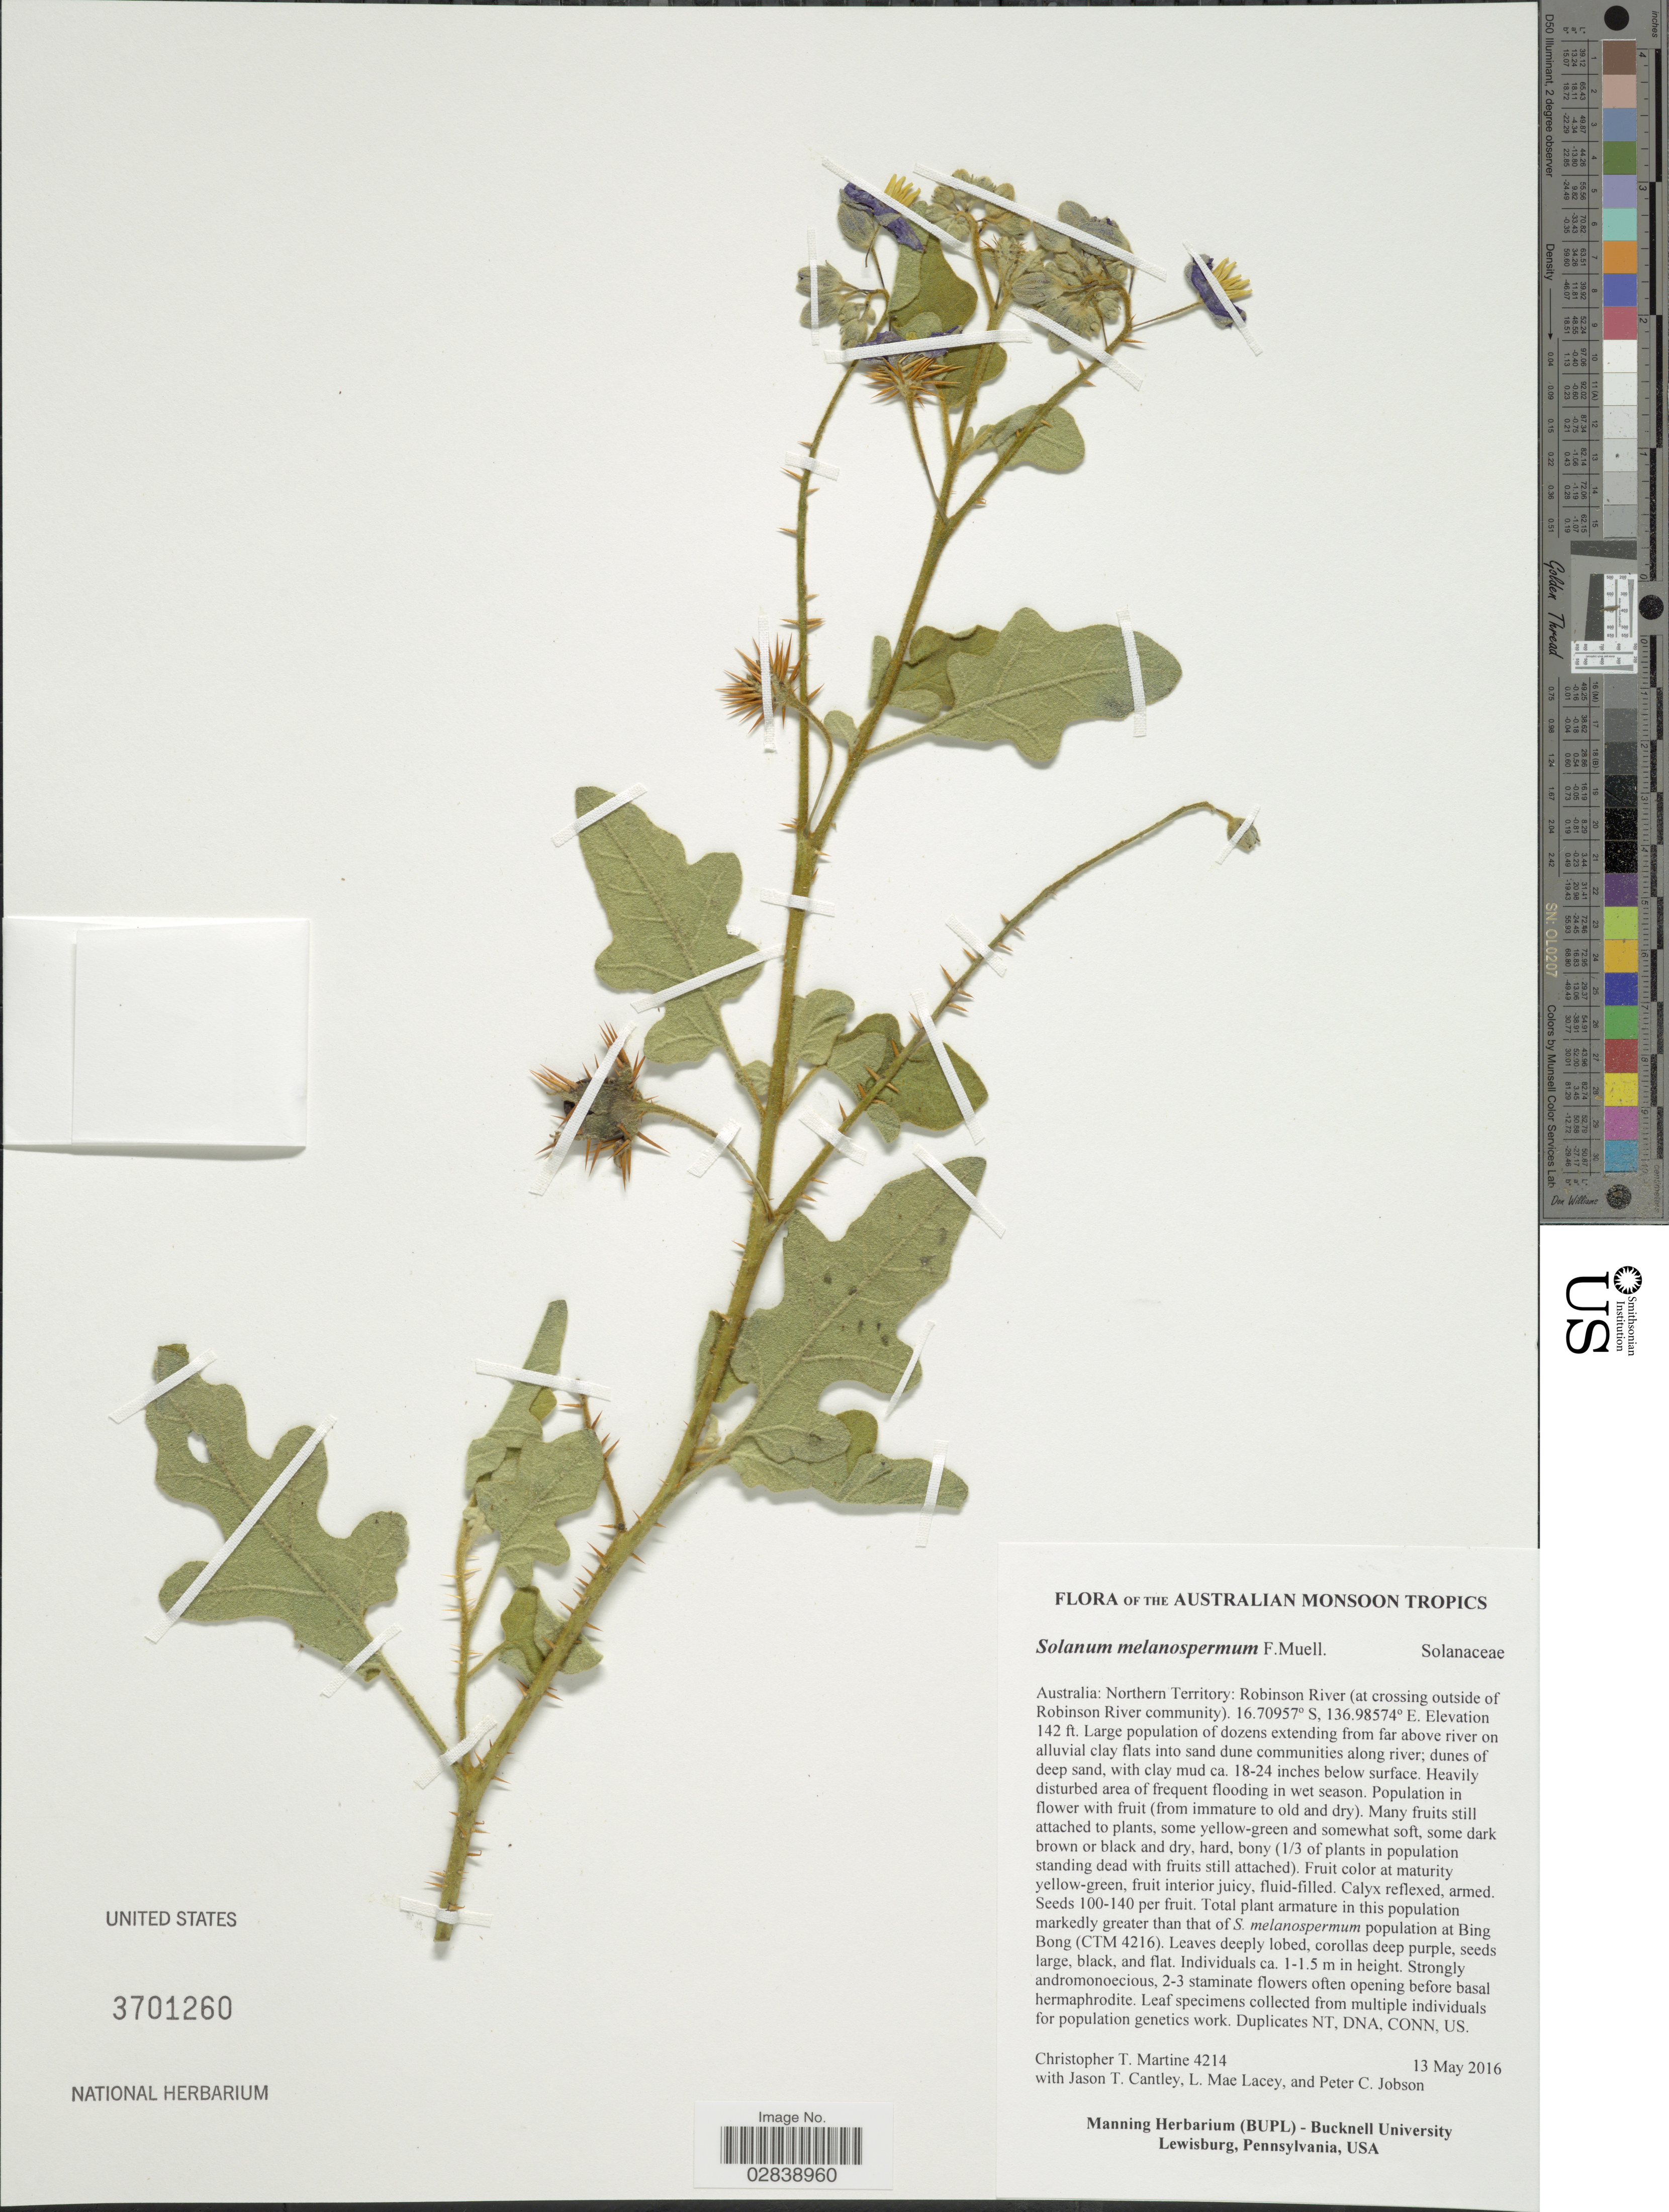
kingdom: Plantae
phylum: Tracheophyta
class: Magnoliopsida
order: Solanales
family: Solanaceae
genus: Solanum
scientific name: Solanum melanospermum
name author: F. Muell.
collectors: C. Martine, J. Cantley, L. Lacey & P. Jobson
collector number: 4214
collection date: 2016-05-13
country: Australia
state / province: Northern Territory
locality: Robinson River (at crosiing outside of Robinson River community).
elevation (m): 43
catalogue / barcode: US 3701260